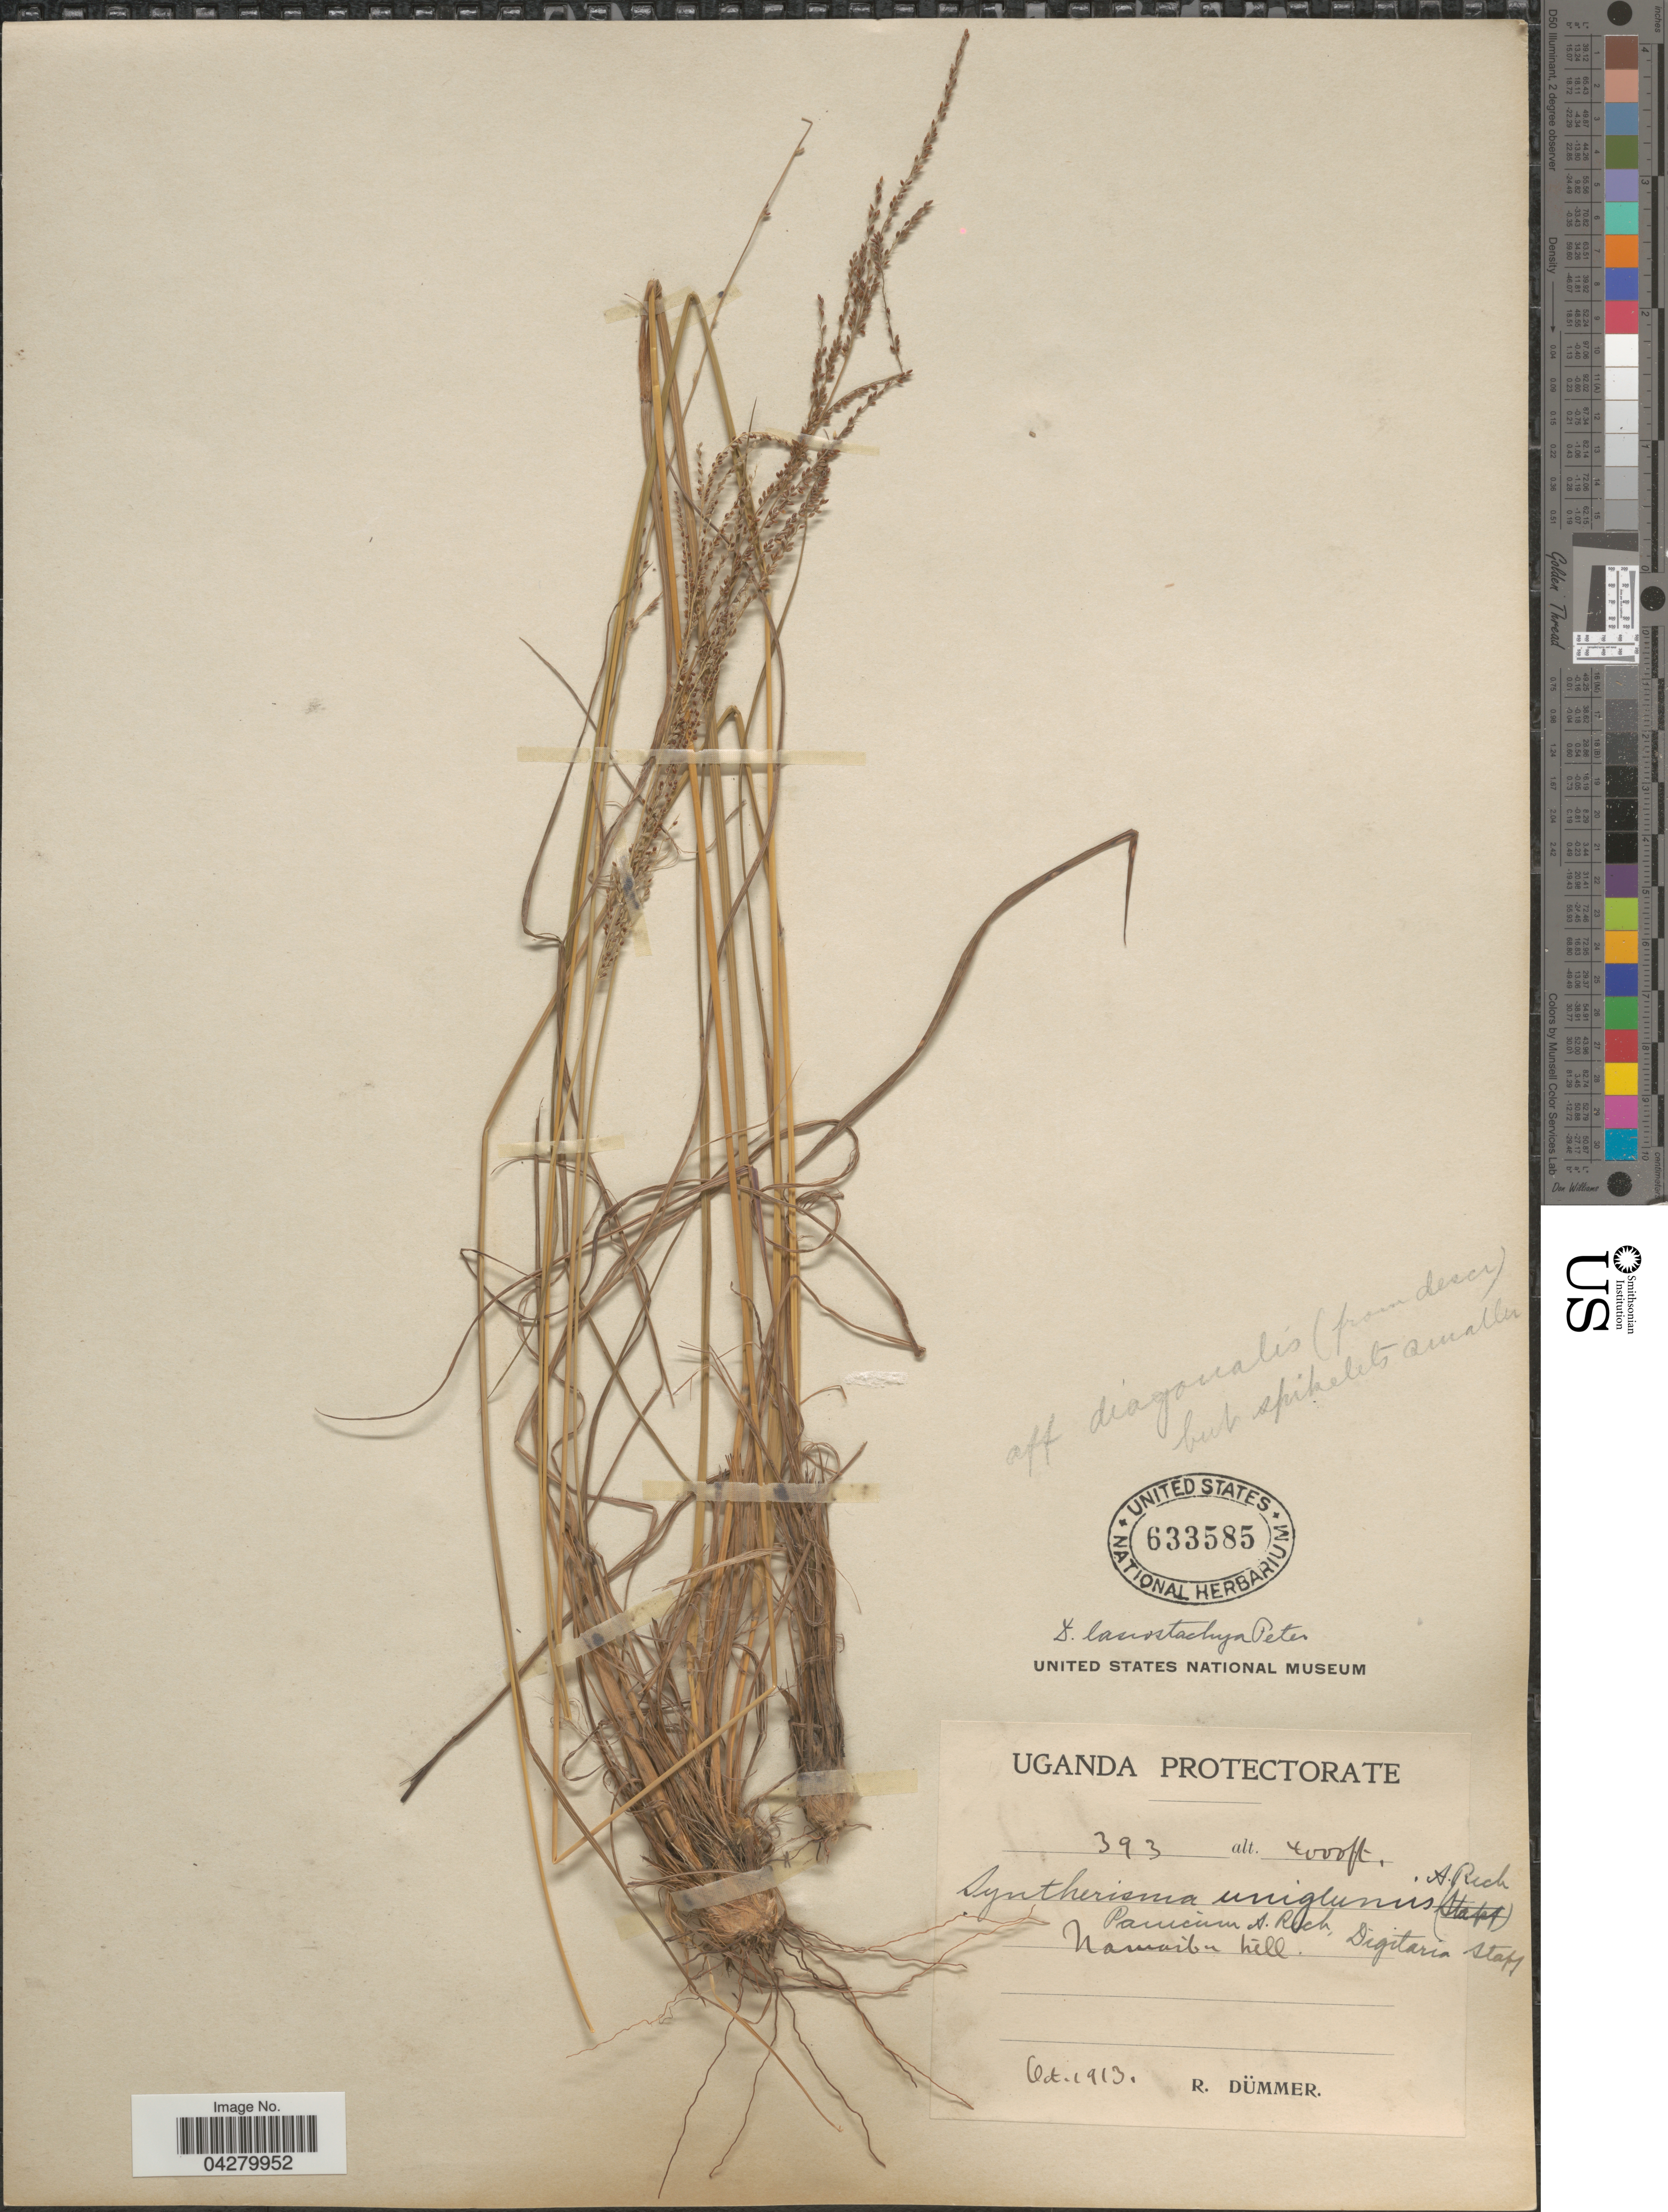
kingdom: Plantae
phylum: Tracheophyta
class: Liliopsida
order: Poales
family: Poaceae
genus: Digitaria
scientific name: Digitaria diagonalis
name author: (Nees) Stapf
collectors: R. A. Dümmer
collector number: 393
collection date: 1913-10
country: Uganda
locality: Uganda Protectorate. Namaibu hill.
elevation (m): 1219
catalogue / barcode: US 633585